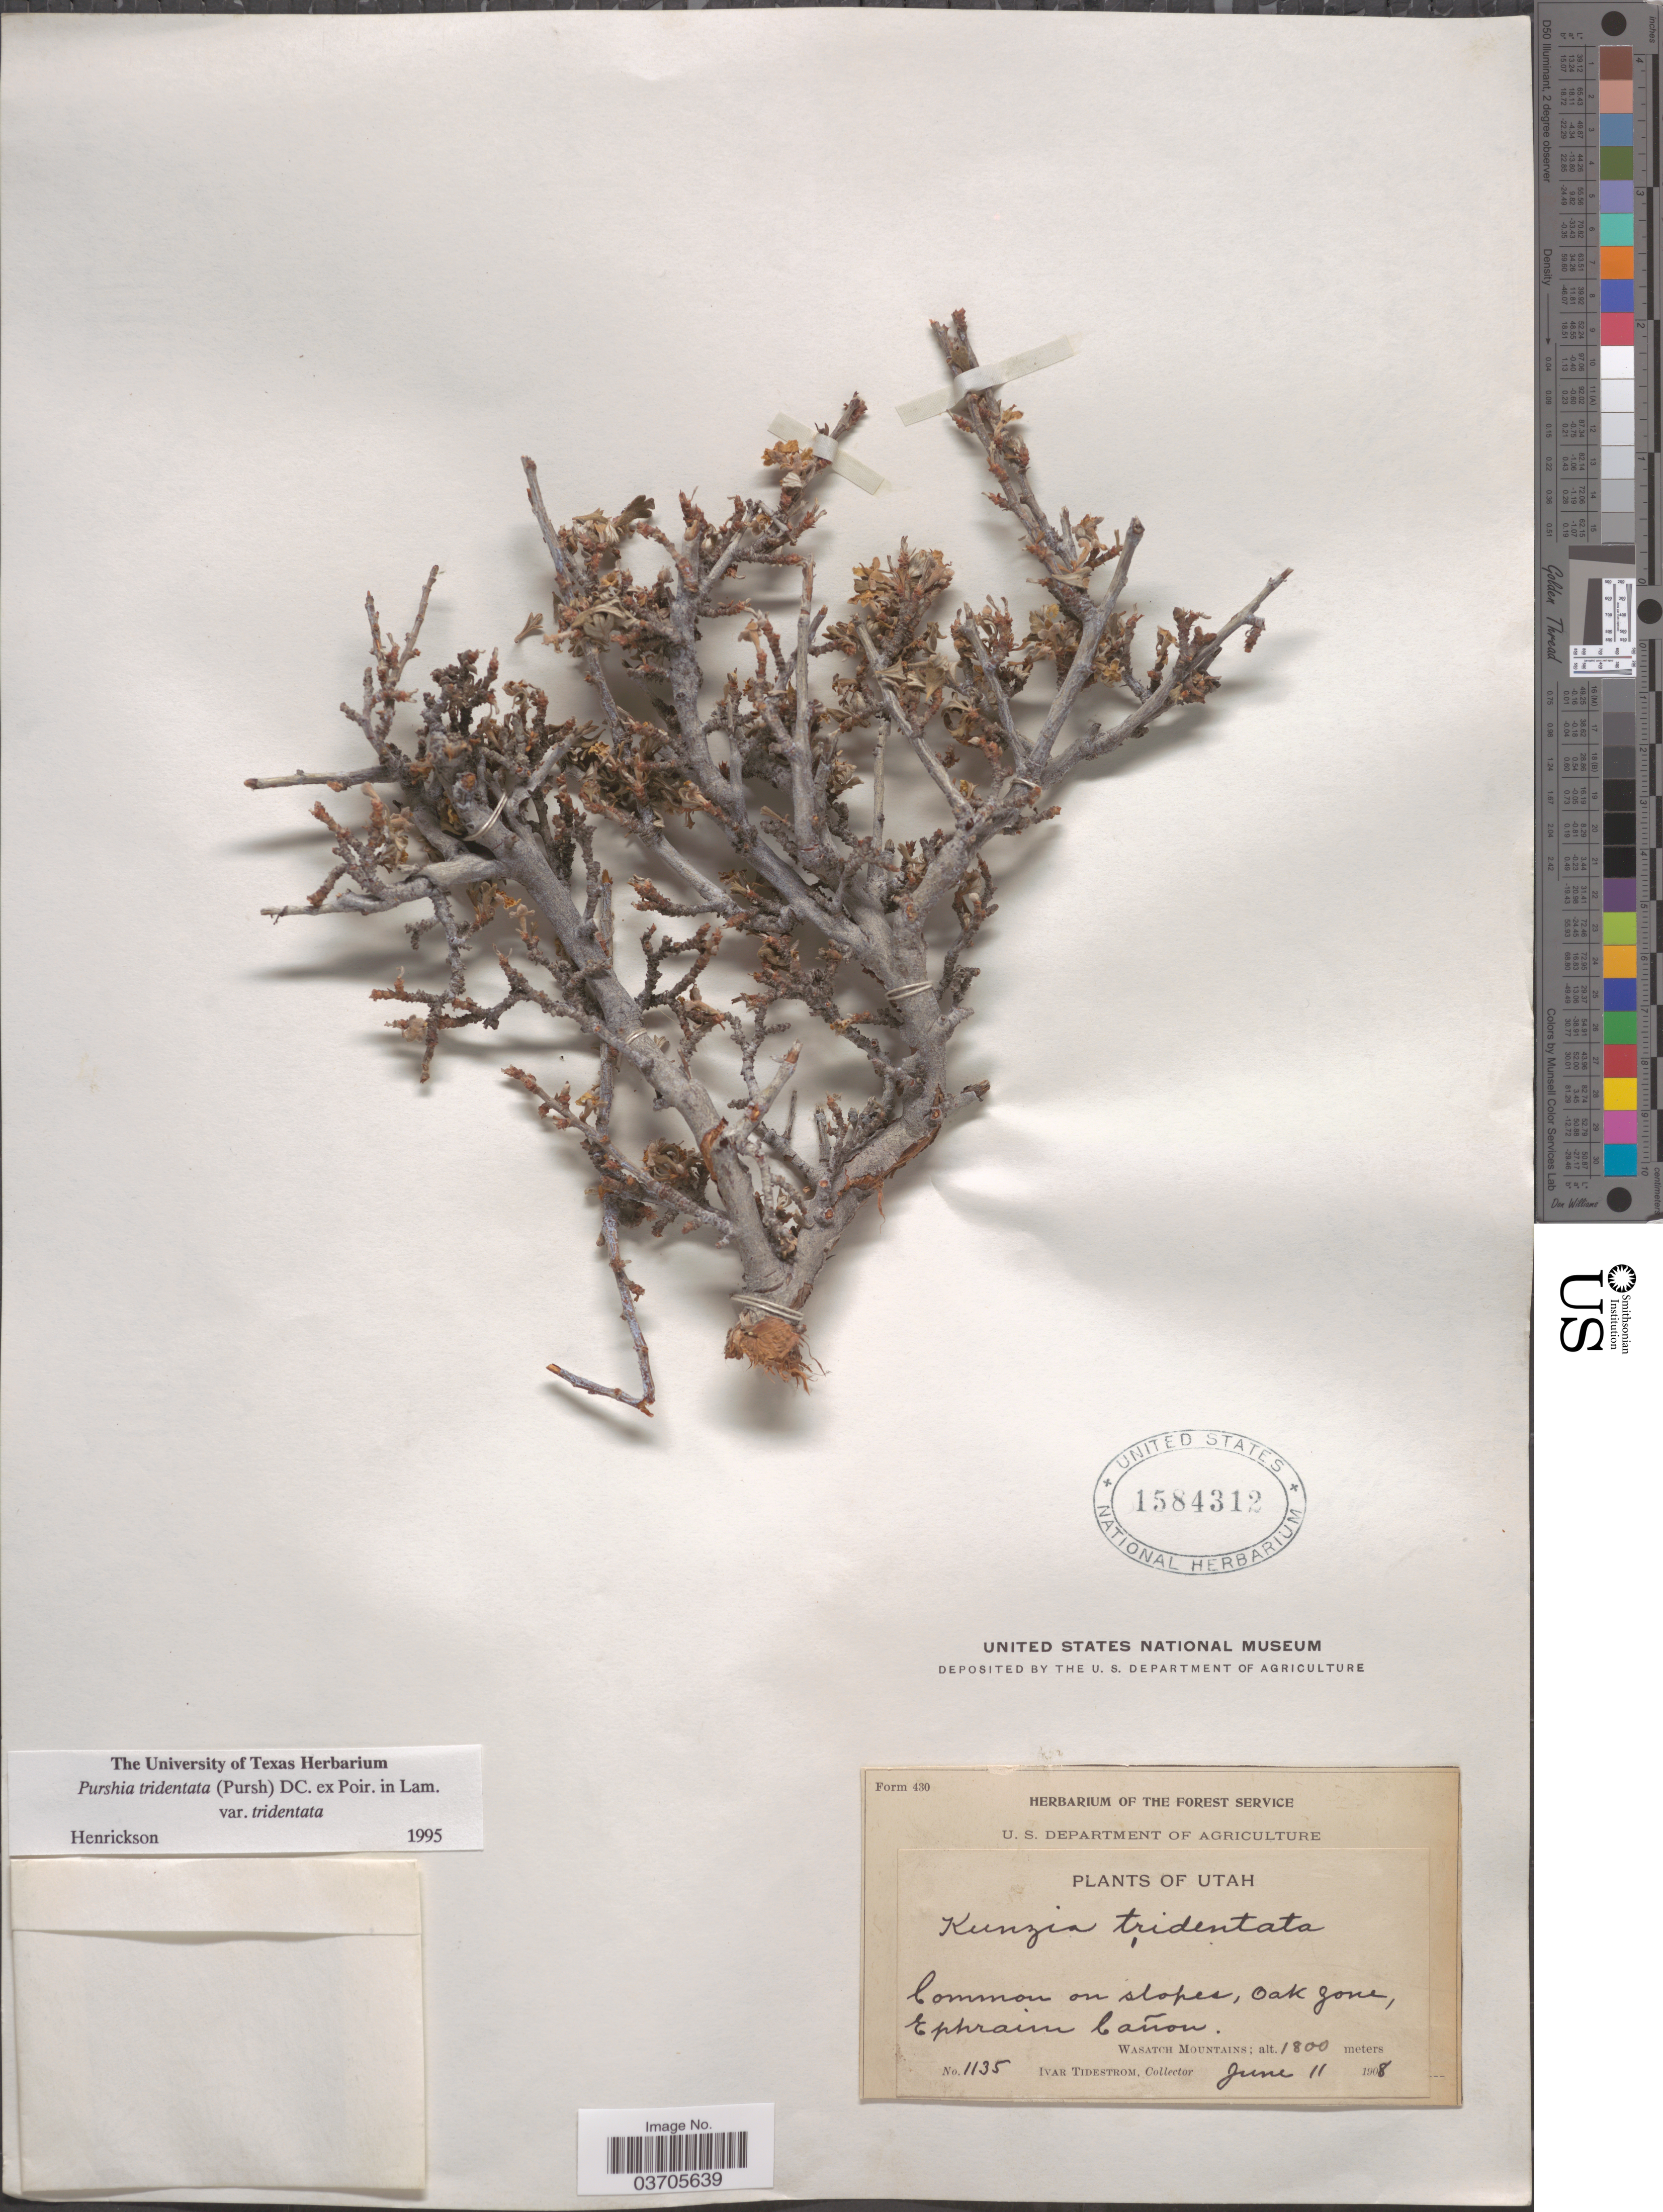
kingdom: Plantae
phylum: Tracheophyta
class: Magnoliopsida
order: Rosales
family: Rosaceae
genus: Purshia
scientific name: Purshia tridentata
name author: (Pursh) DC.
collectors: I. F. Tidestrom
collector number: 1135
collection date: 1908-06-11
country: United States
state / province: Utah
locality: Oak Zone, Ephraim Cañon. Wasatch Mountains.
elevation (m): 1800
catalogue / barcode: US 1584312